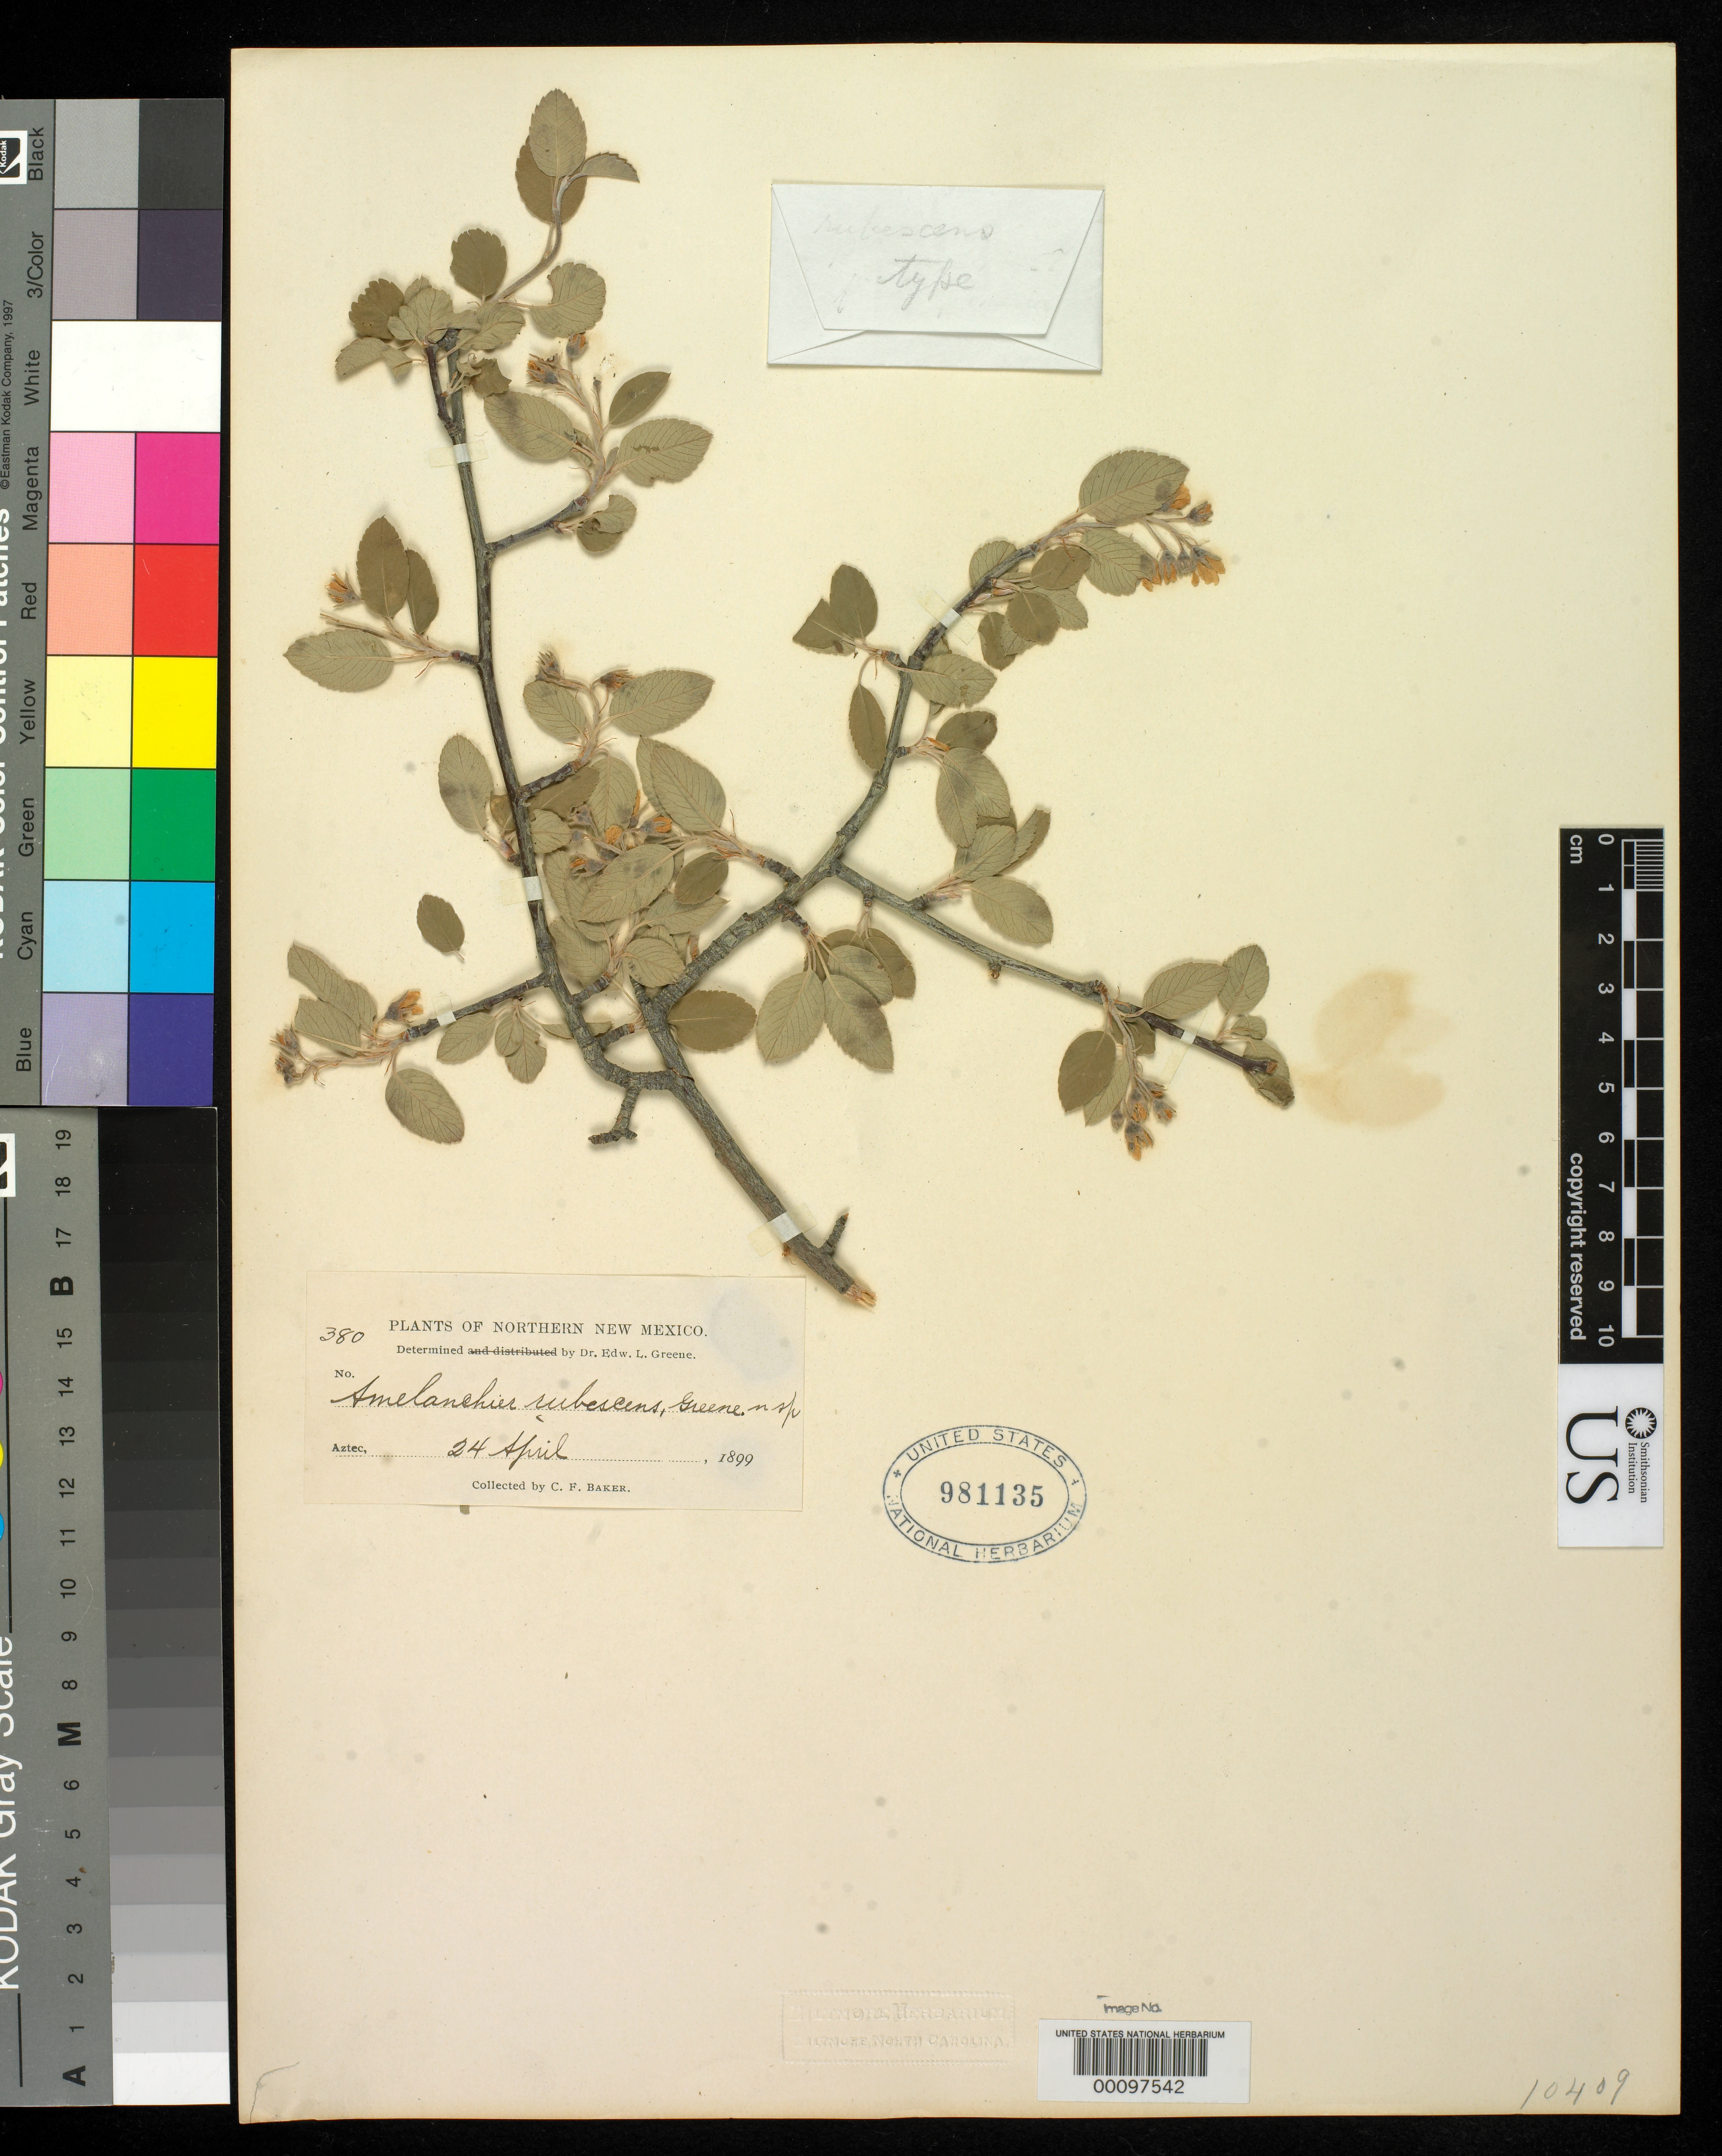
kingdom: Plantae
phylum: Tracheophyta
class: Magnoliopsida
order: Rosales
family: Rosaceae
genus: Amelanchier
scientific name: Amelanchier rubescens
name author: Greene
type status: Syntype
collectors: C. F. Baker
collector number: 380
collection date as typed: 24 Apr 1899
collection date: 1899-04-24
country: United States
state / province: New Mexico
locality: Aztec.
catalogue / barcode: US 981135